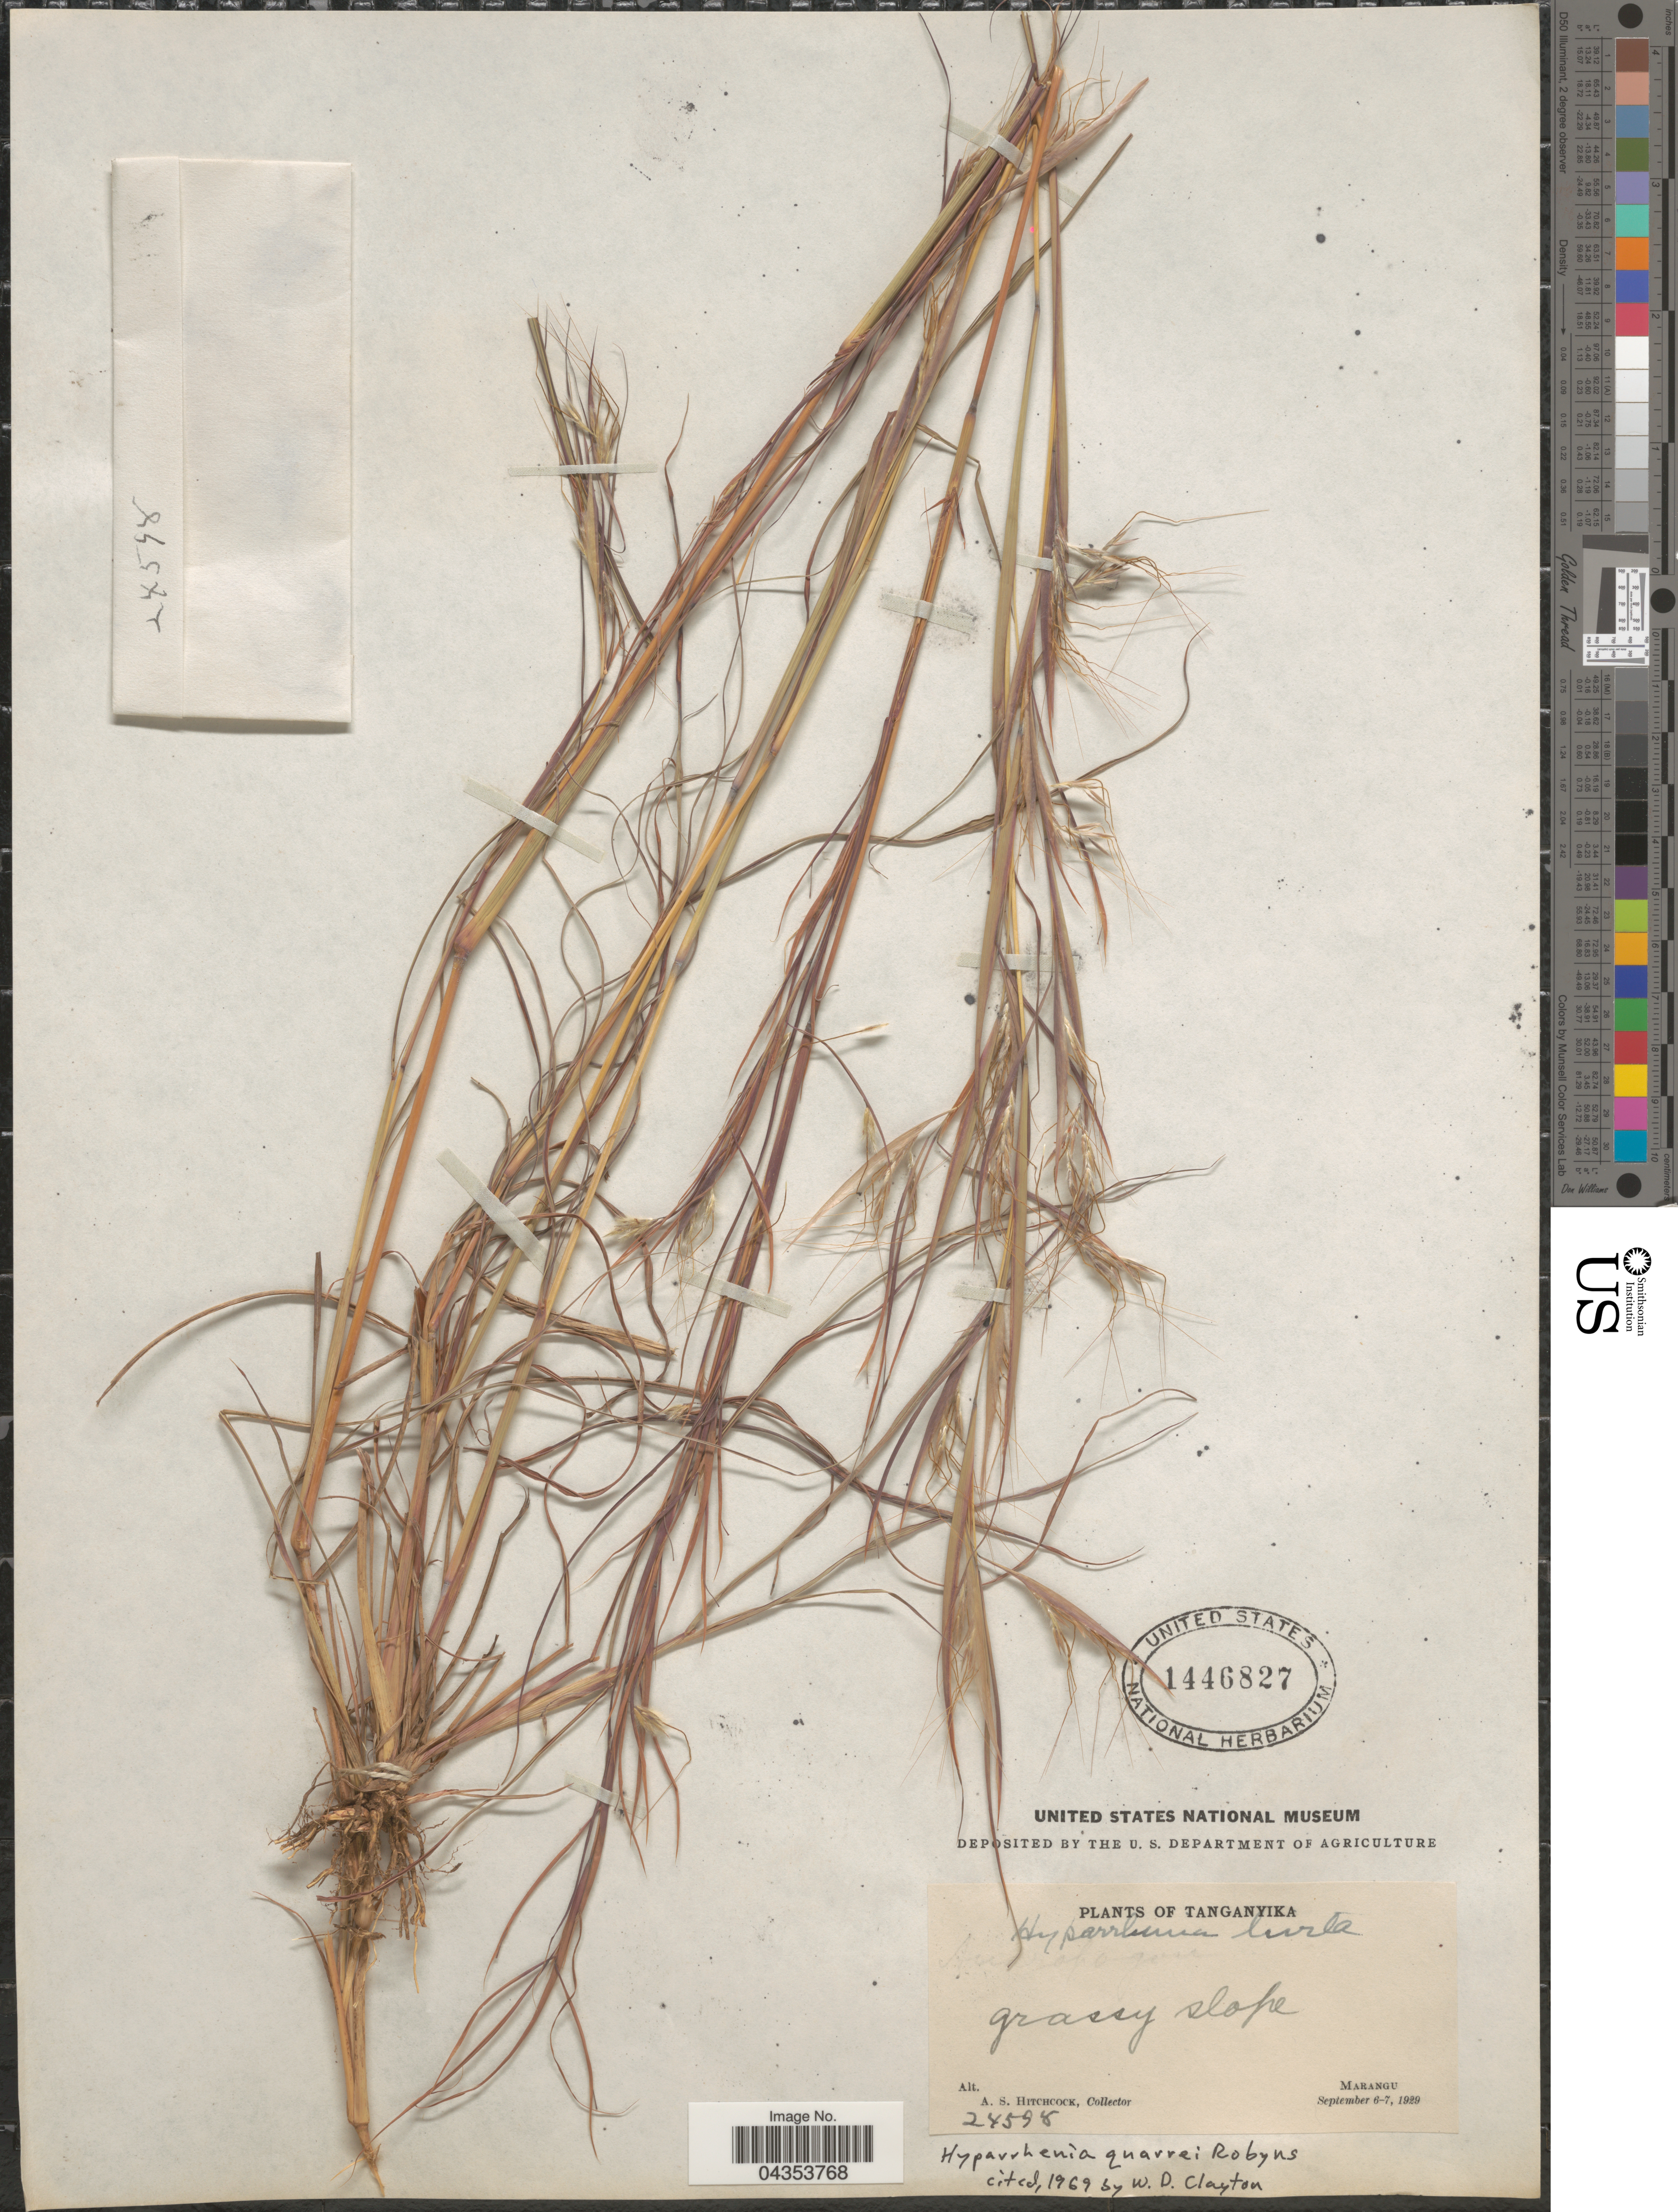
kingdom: Plantae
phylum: Tracheophyta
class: Liliopsida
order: Poales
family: Poaceae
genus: Hyparrhenia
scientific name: Hyparrhenia quarrei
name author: Robyns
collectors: A. S. Hitchcock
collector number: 24598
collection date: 1929-09-06/1929-09-07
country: Tanzania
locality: Tanganyika. Marangu.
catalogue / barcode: US 1446827